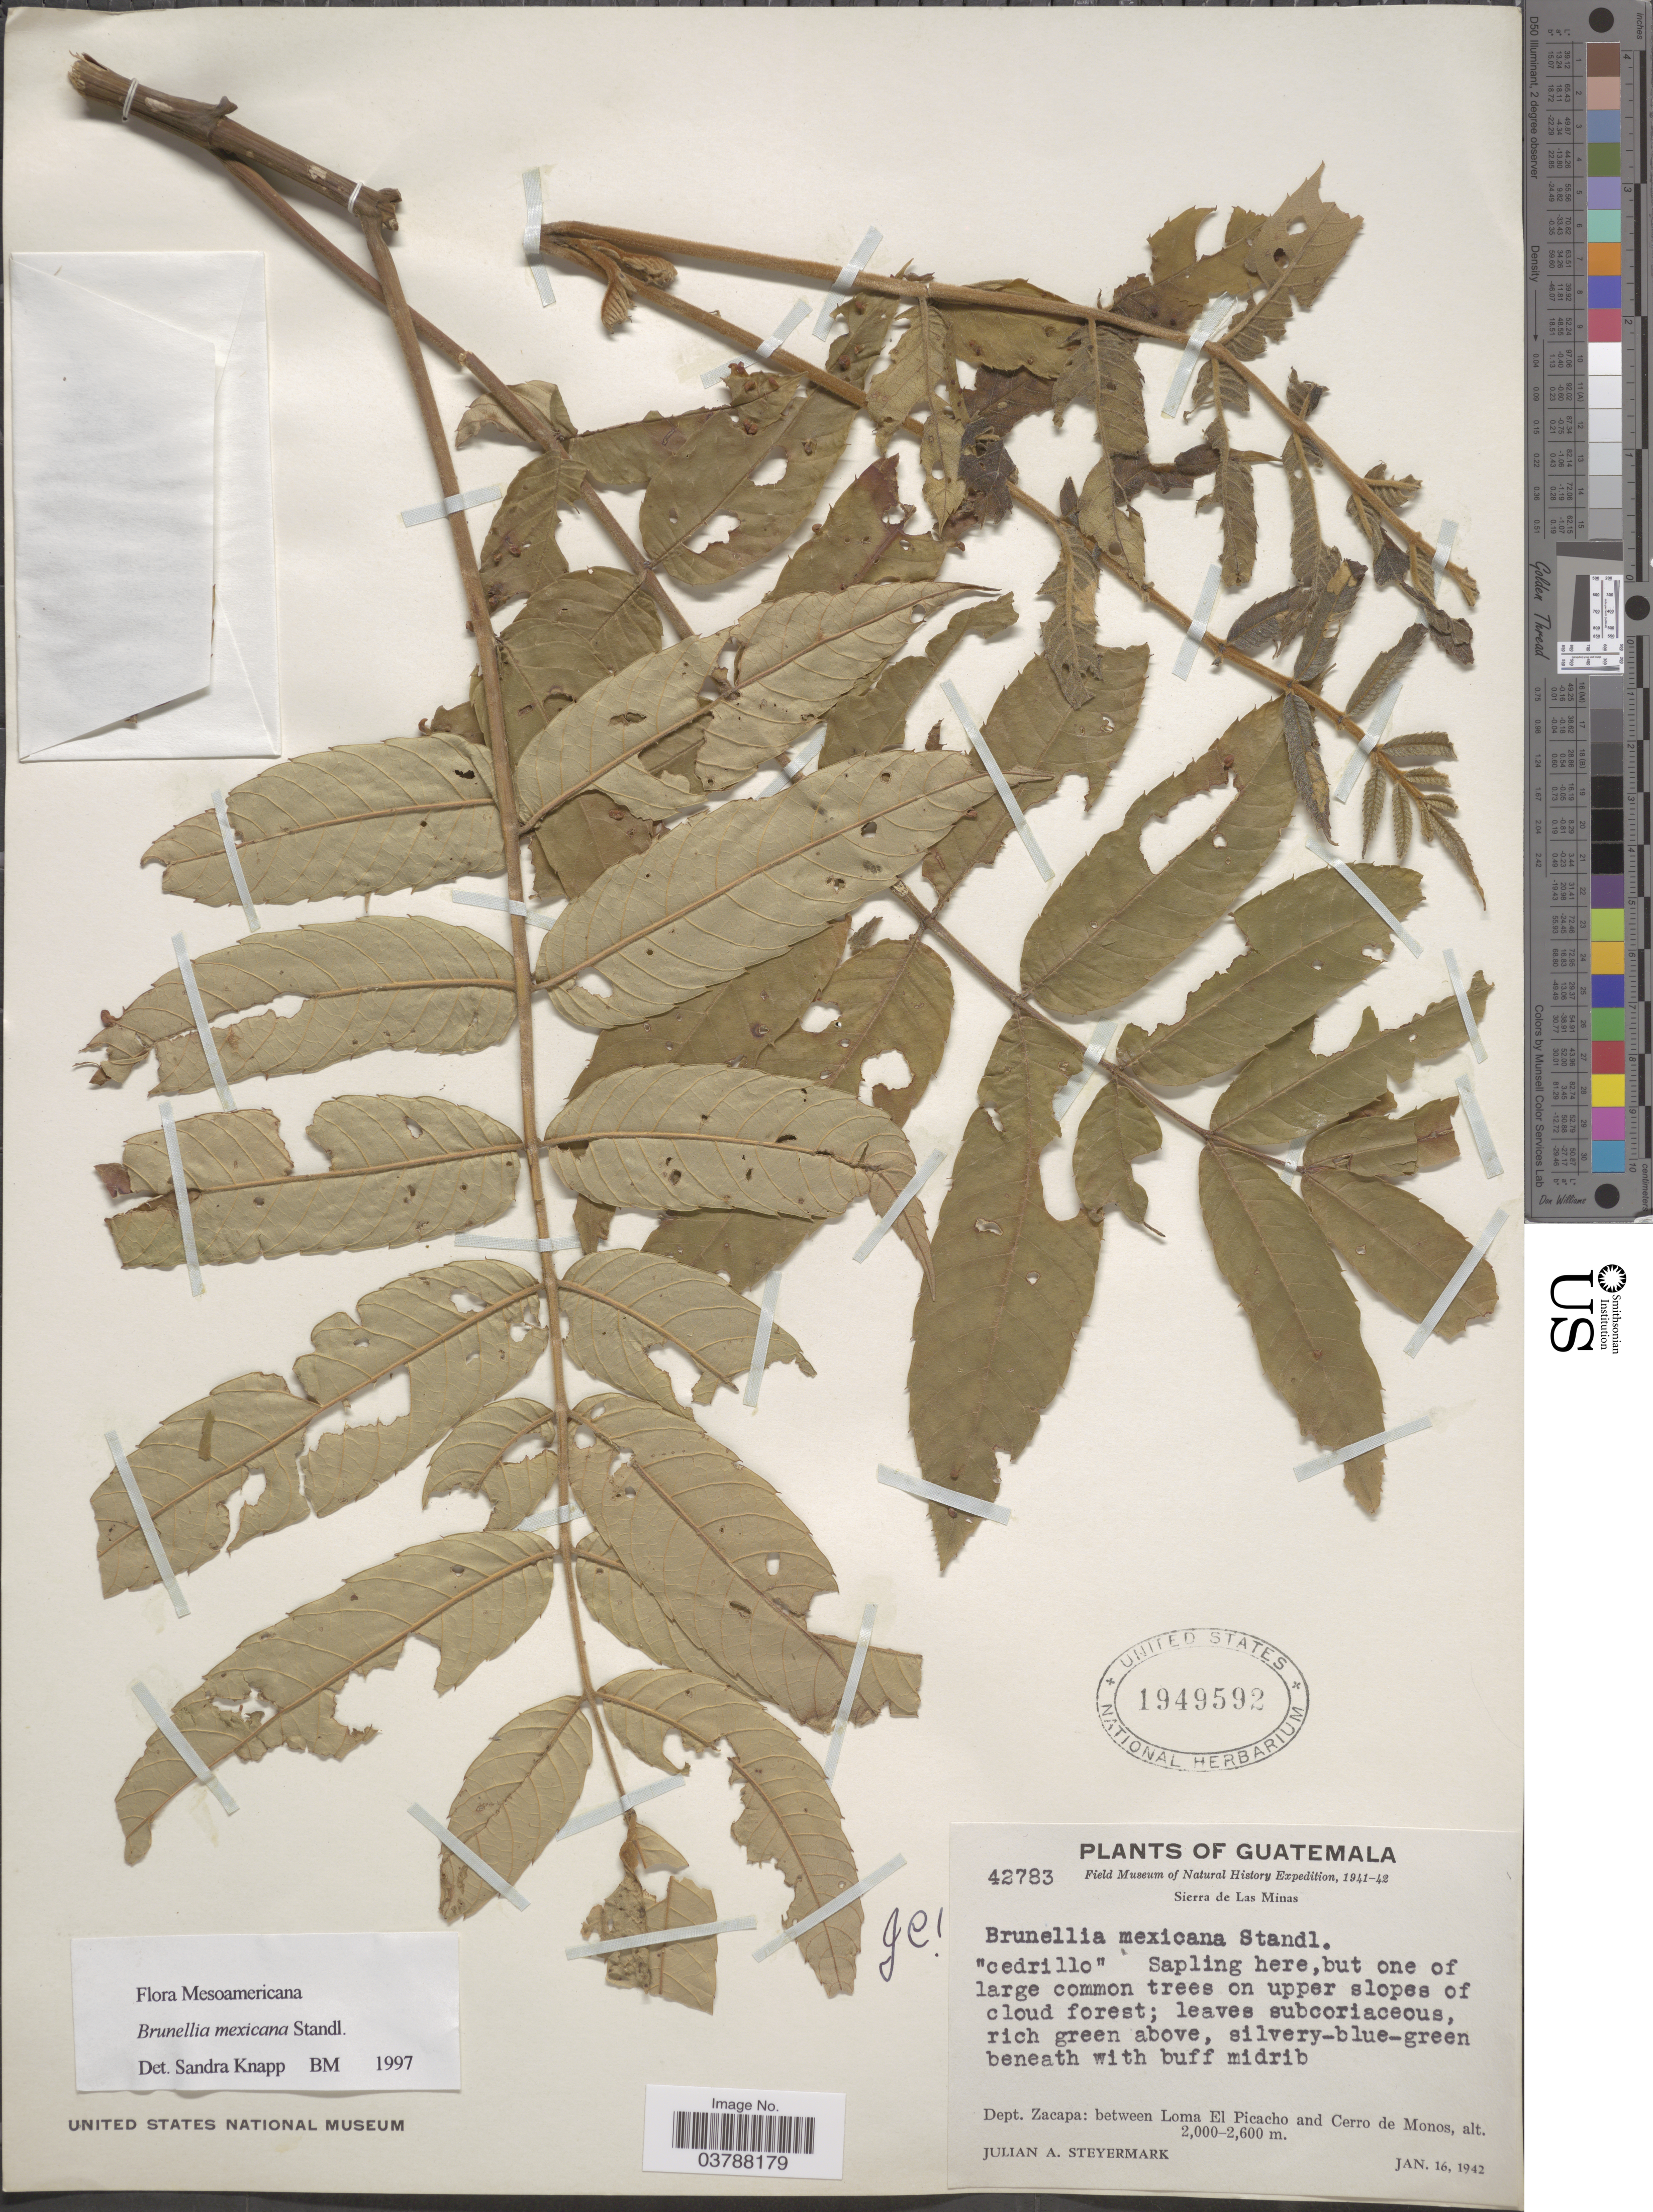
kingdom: Plantae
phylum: Tracheophyta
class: Magnoliopsida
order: Oxalidales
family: Brunelliaceae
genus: Brunellia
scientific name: Brunellia mexicana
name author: Standl.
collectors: J. Steyermark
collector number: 42783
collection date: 1942-01-16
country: Guatemala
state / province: Zacapa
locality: Sierra de Las Minas. Dept. Zacapa: between Loma El Picacho and Cerro de Monos.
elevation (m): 2000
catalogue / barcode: US 1949592